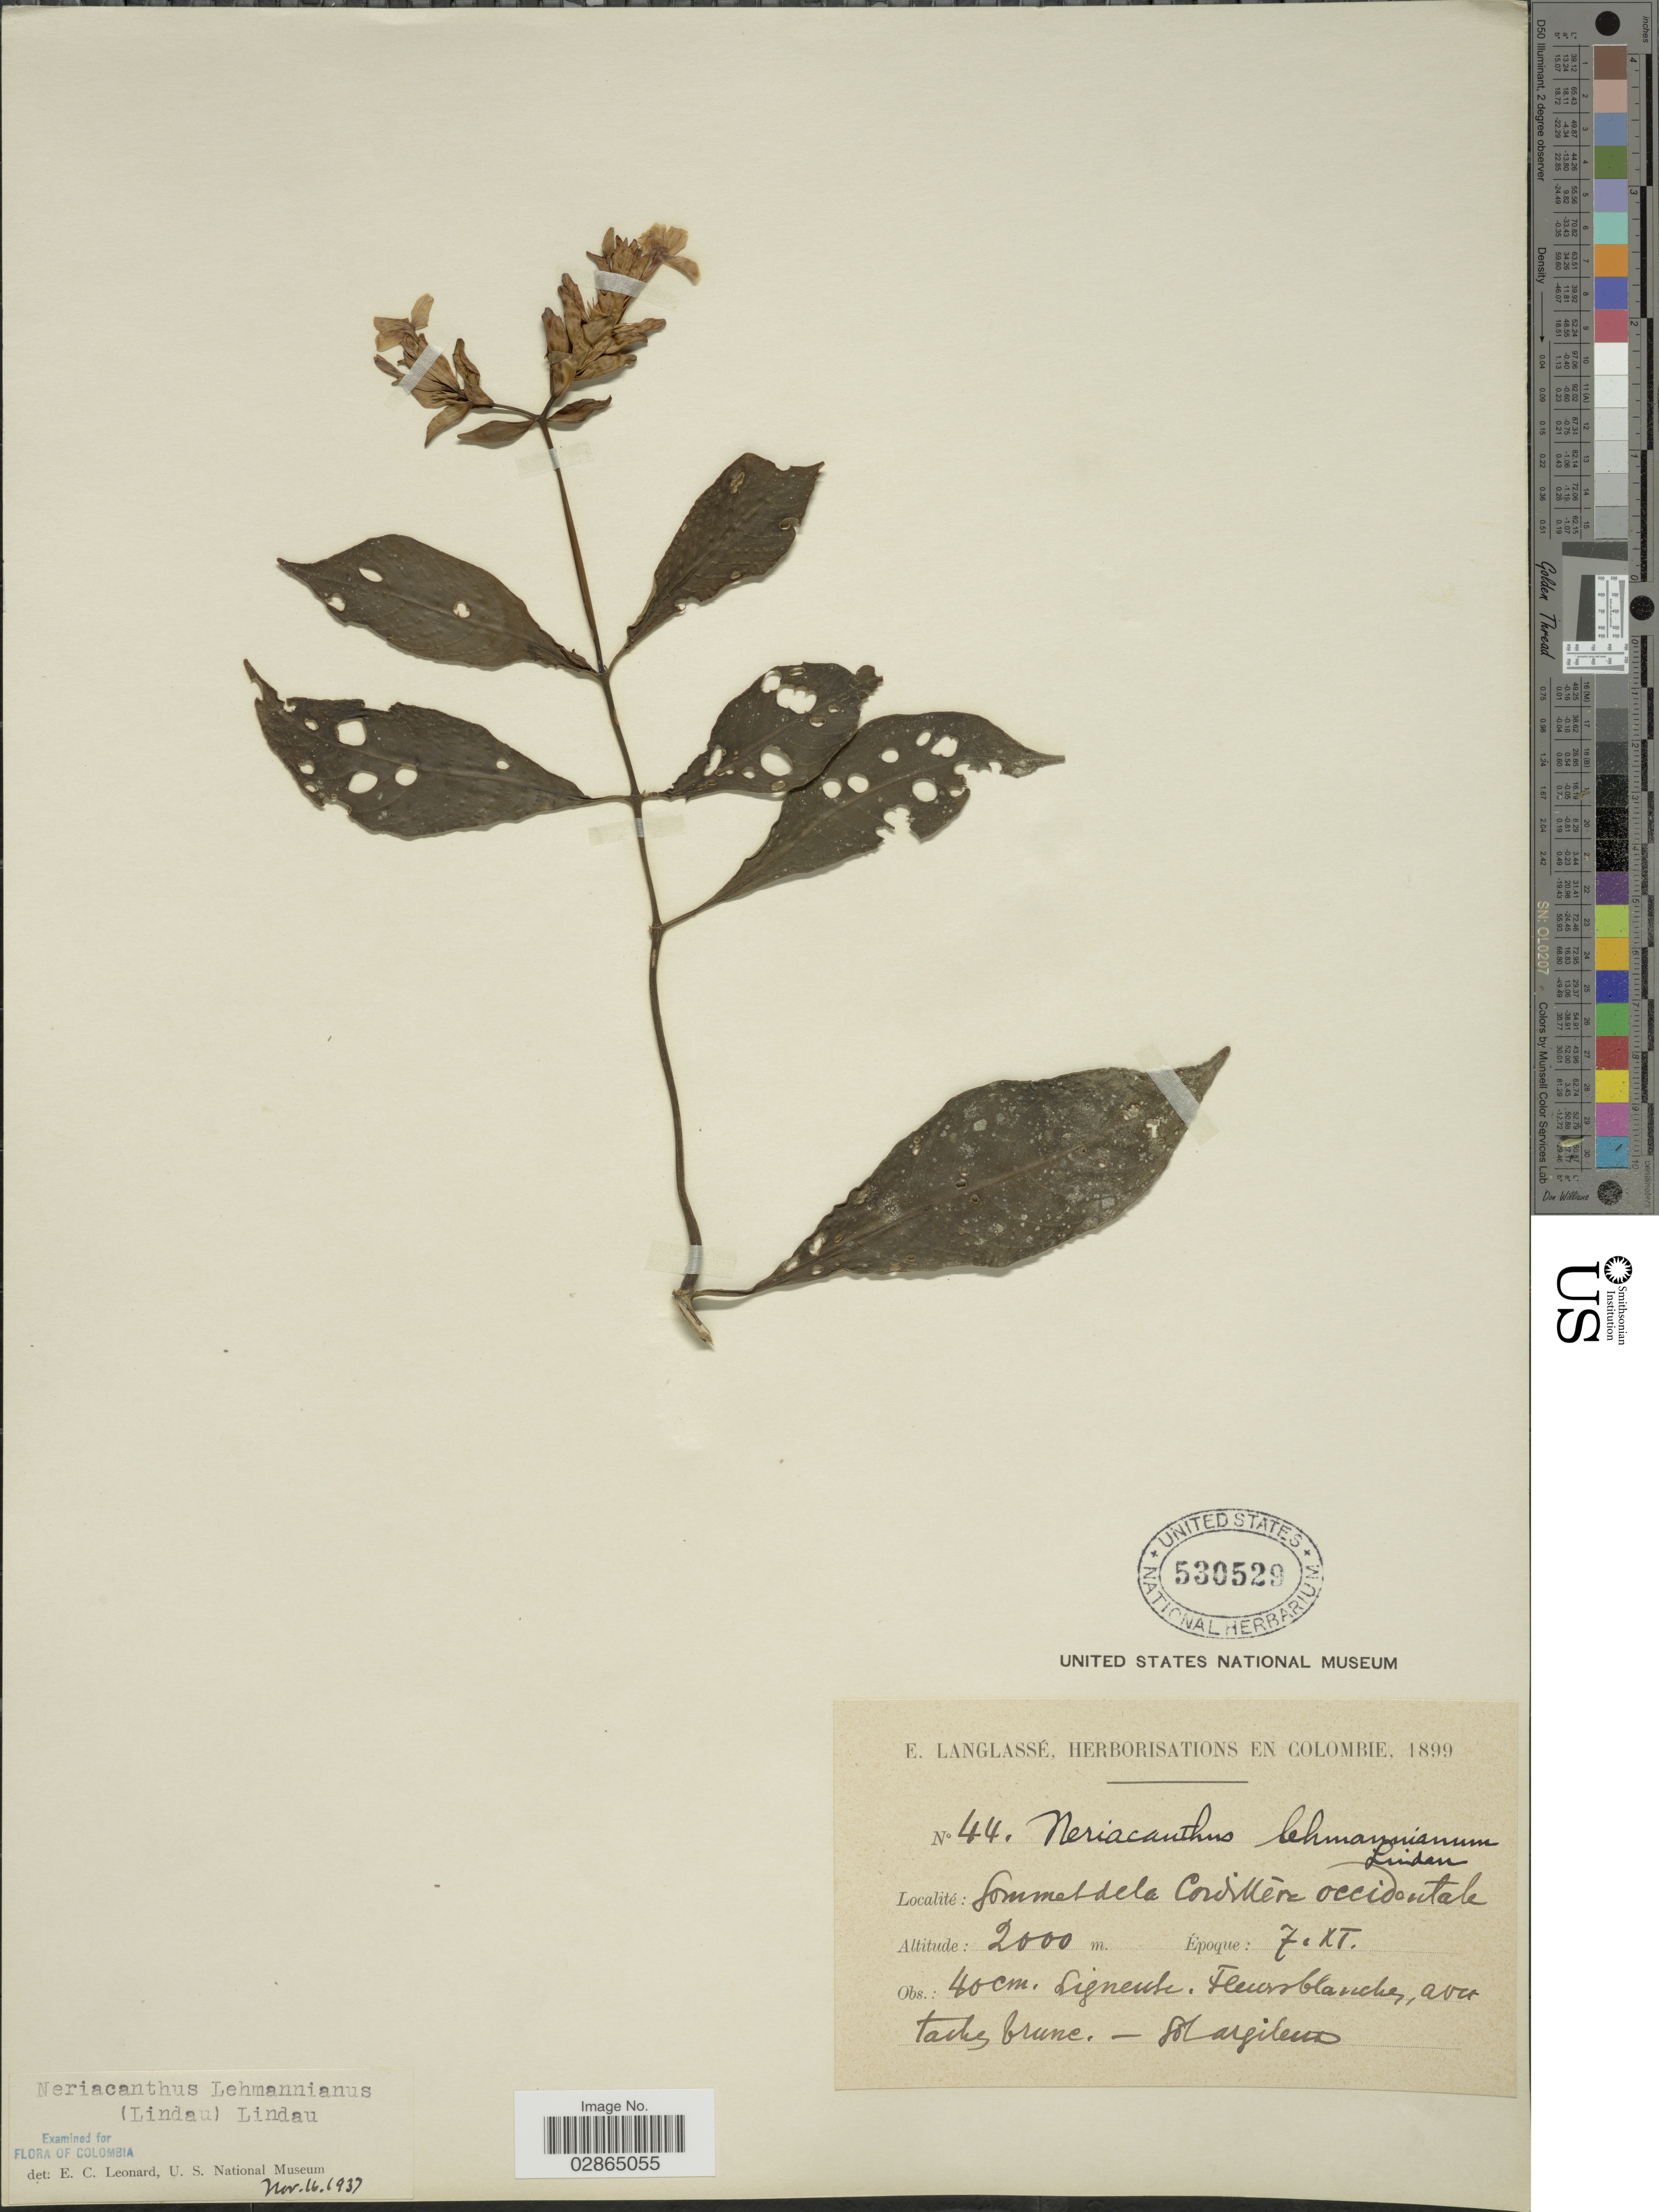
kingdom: Plantae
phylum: Tracheophyta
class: Magnoliopsida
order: Lamiales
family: Acanthaceae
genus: Neriacanthus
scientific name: Neriacanthus lehmannianus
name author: (Lindau) Lindau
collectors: E. Langlassé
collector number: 44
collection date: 1899-11-07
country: Colombia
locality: Sommet de la Cordillera Occidentale.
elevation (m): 2000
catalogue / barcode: US 530529